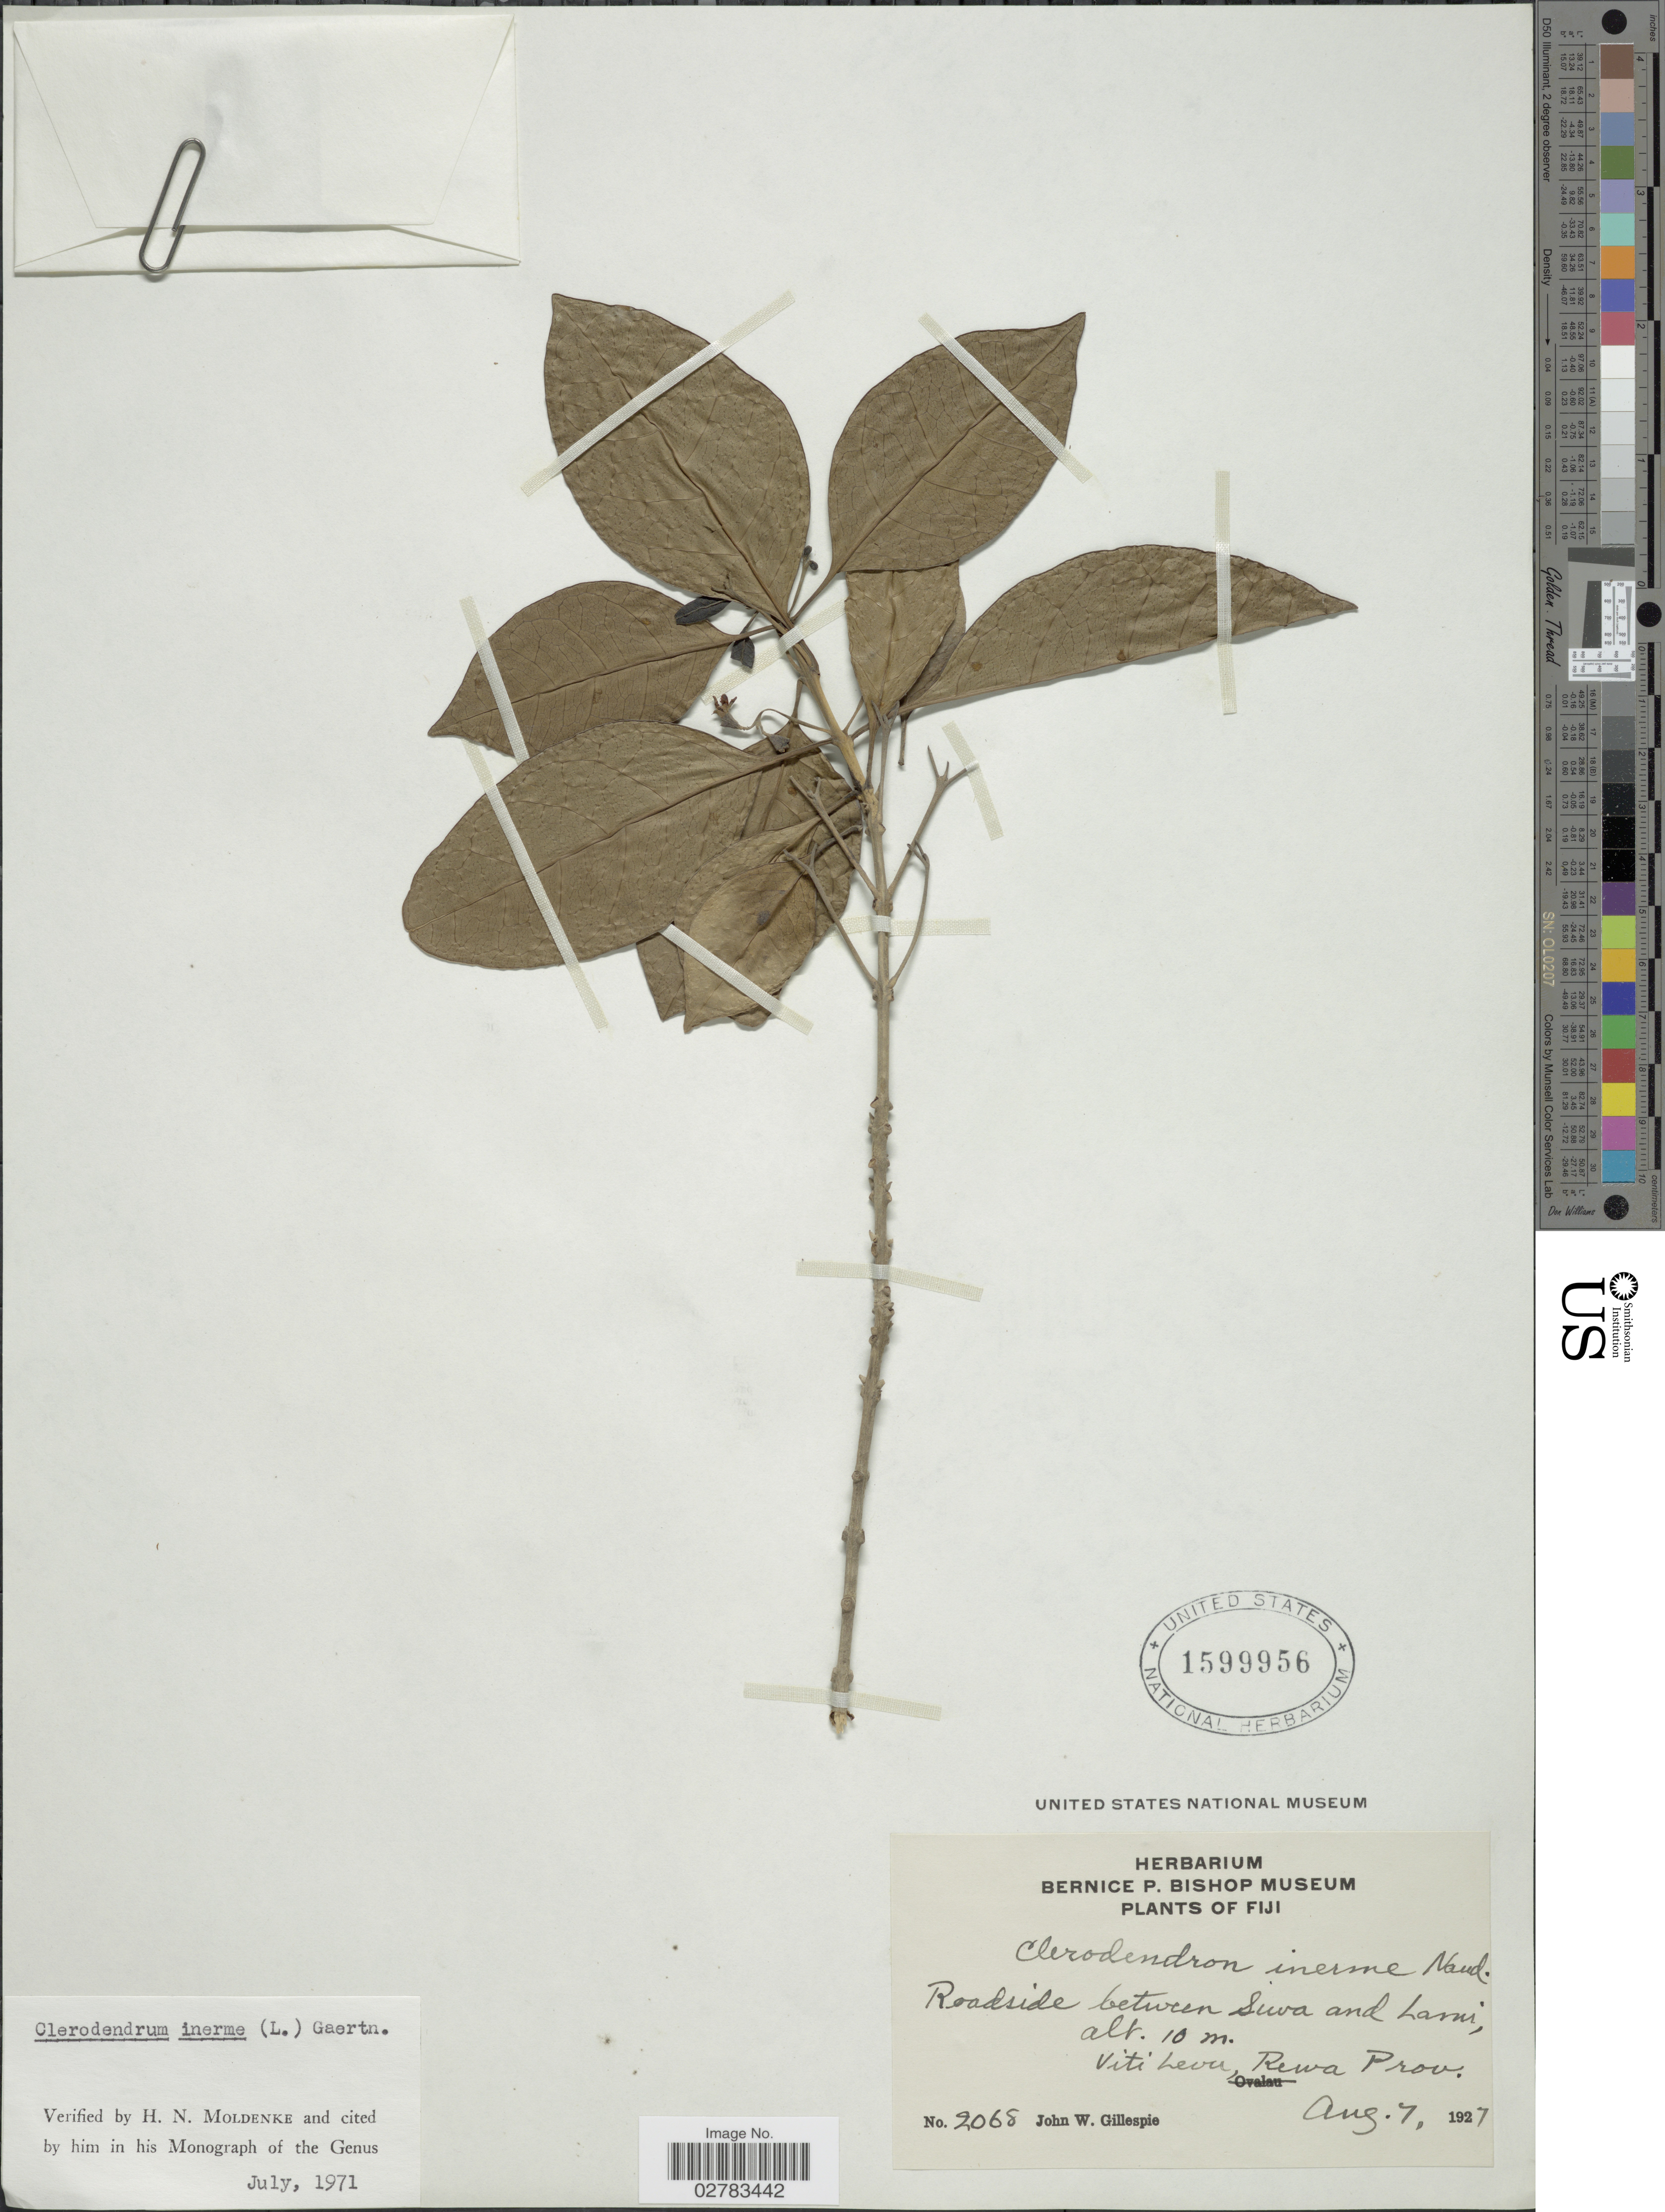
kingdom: Plantae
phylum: Tracheophyta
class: Magnoliopsida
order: Lamiales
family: Lamiaceae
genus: Clerodendrum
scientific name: Clerodendrum inerme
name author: (L.) Gaertn.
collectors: J. W. Gillespie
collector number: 2065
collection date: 1927-08-07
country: Fiji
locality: Roadside between Suva and Lavur [interpreted], Viti Levu, Rewa Prov.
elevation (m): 10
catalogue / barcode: US 1599956